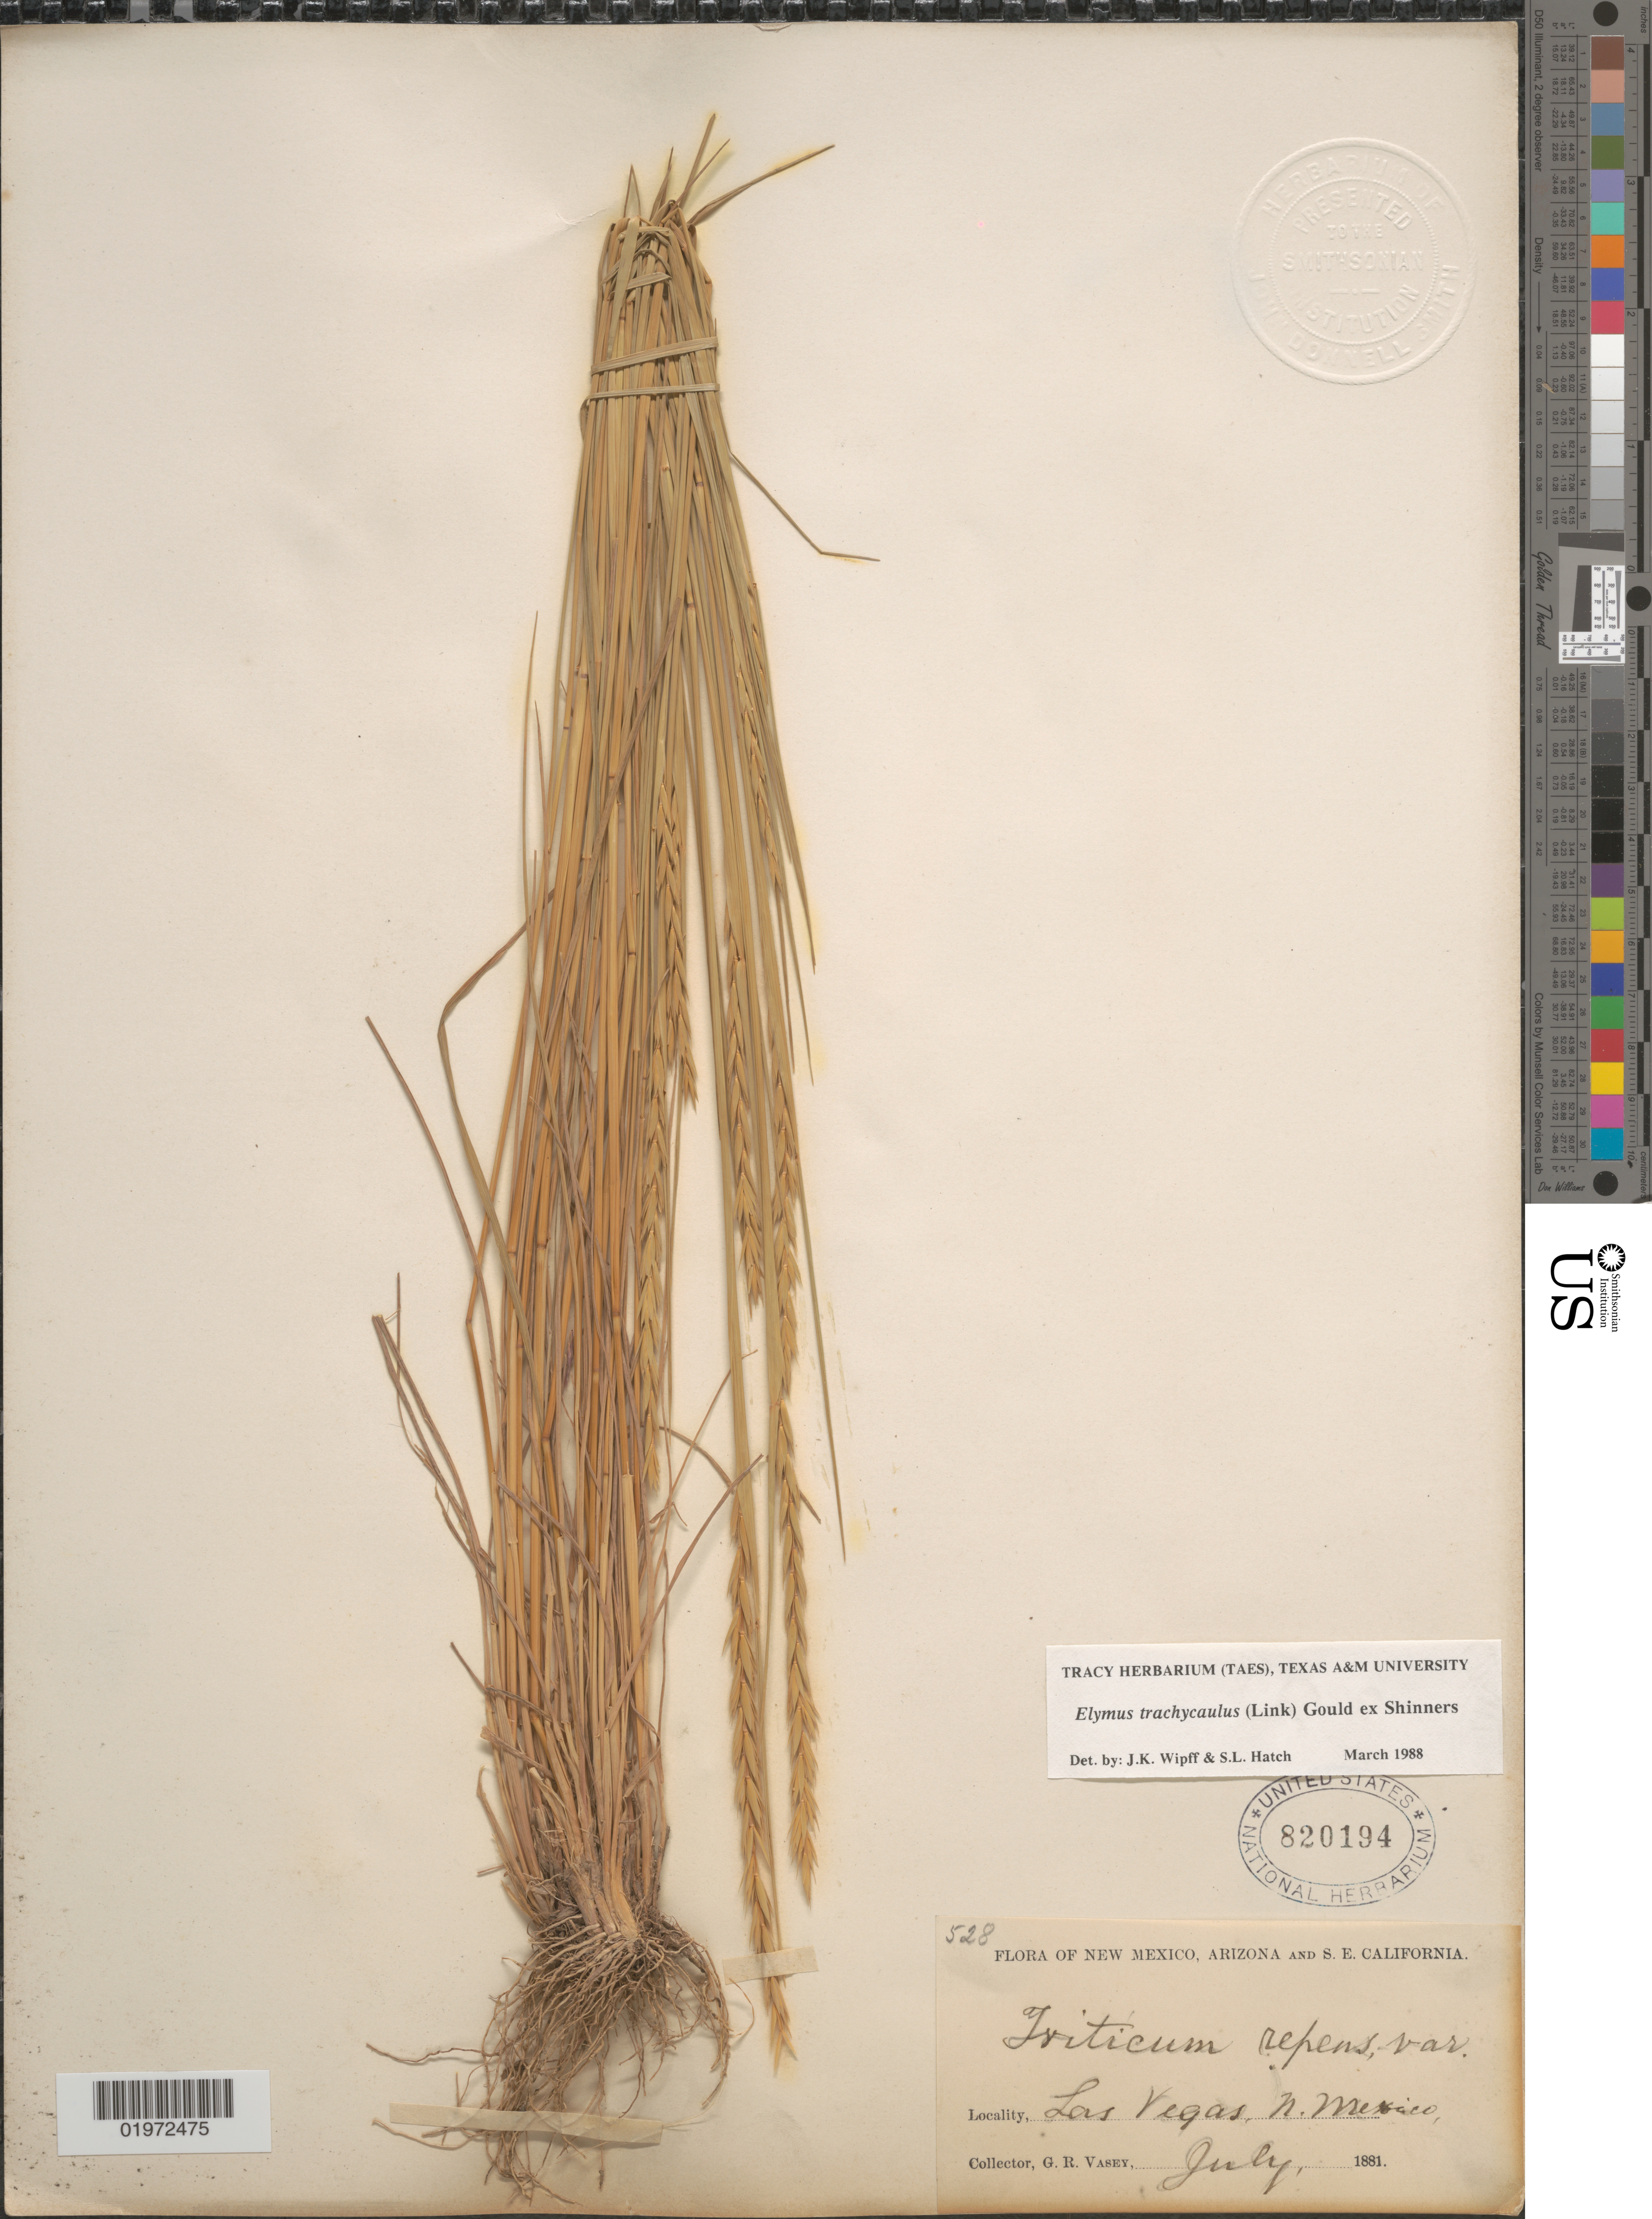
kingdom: Plantae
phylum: Tracheophyta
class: Liliopsida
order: Poales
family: Poaceae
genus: Elymus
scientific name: Elymus trachycaulus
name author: (Link) Gould ex Shinners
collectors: G. R. Vasey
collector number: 528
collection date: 1881-07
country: United States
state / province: New Mexico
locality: Las Vegas.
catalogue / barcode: US 820194